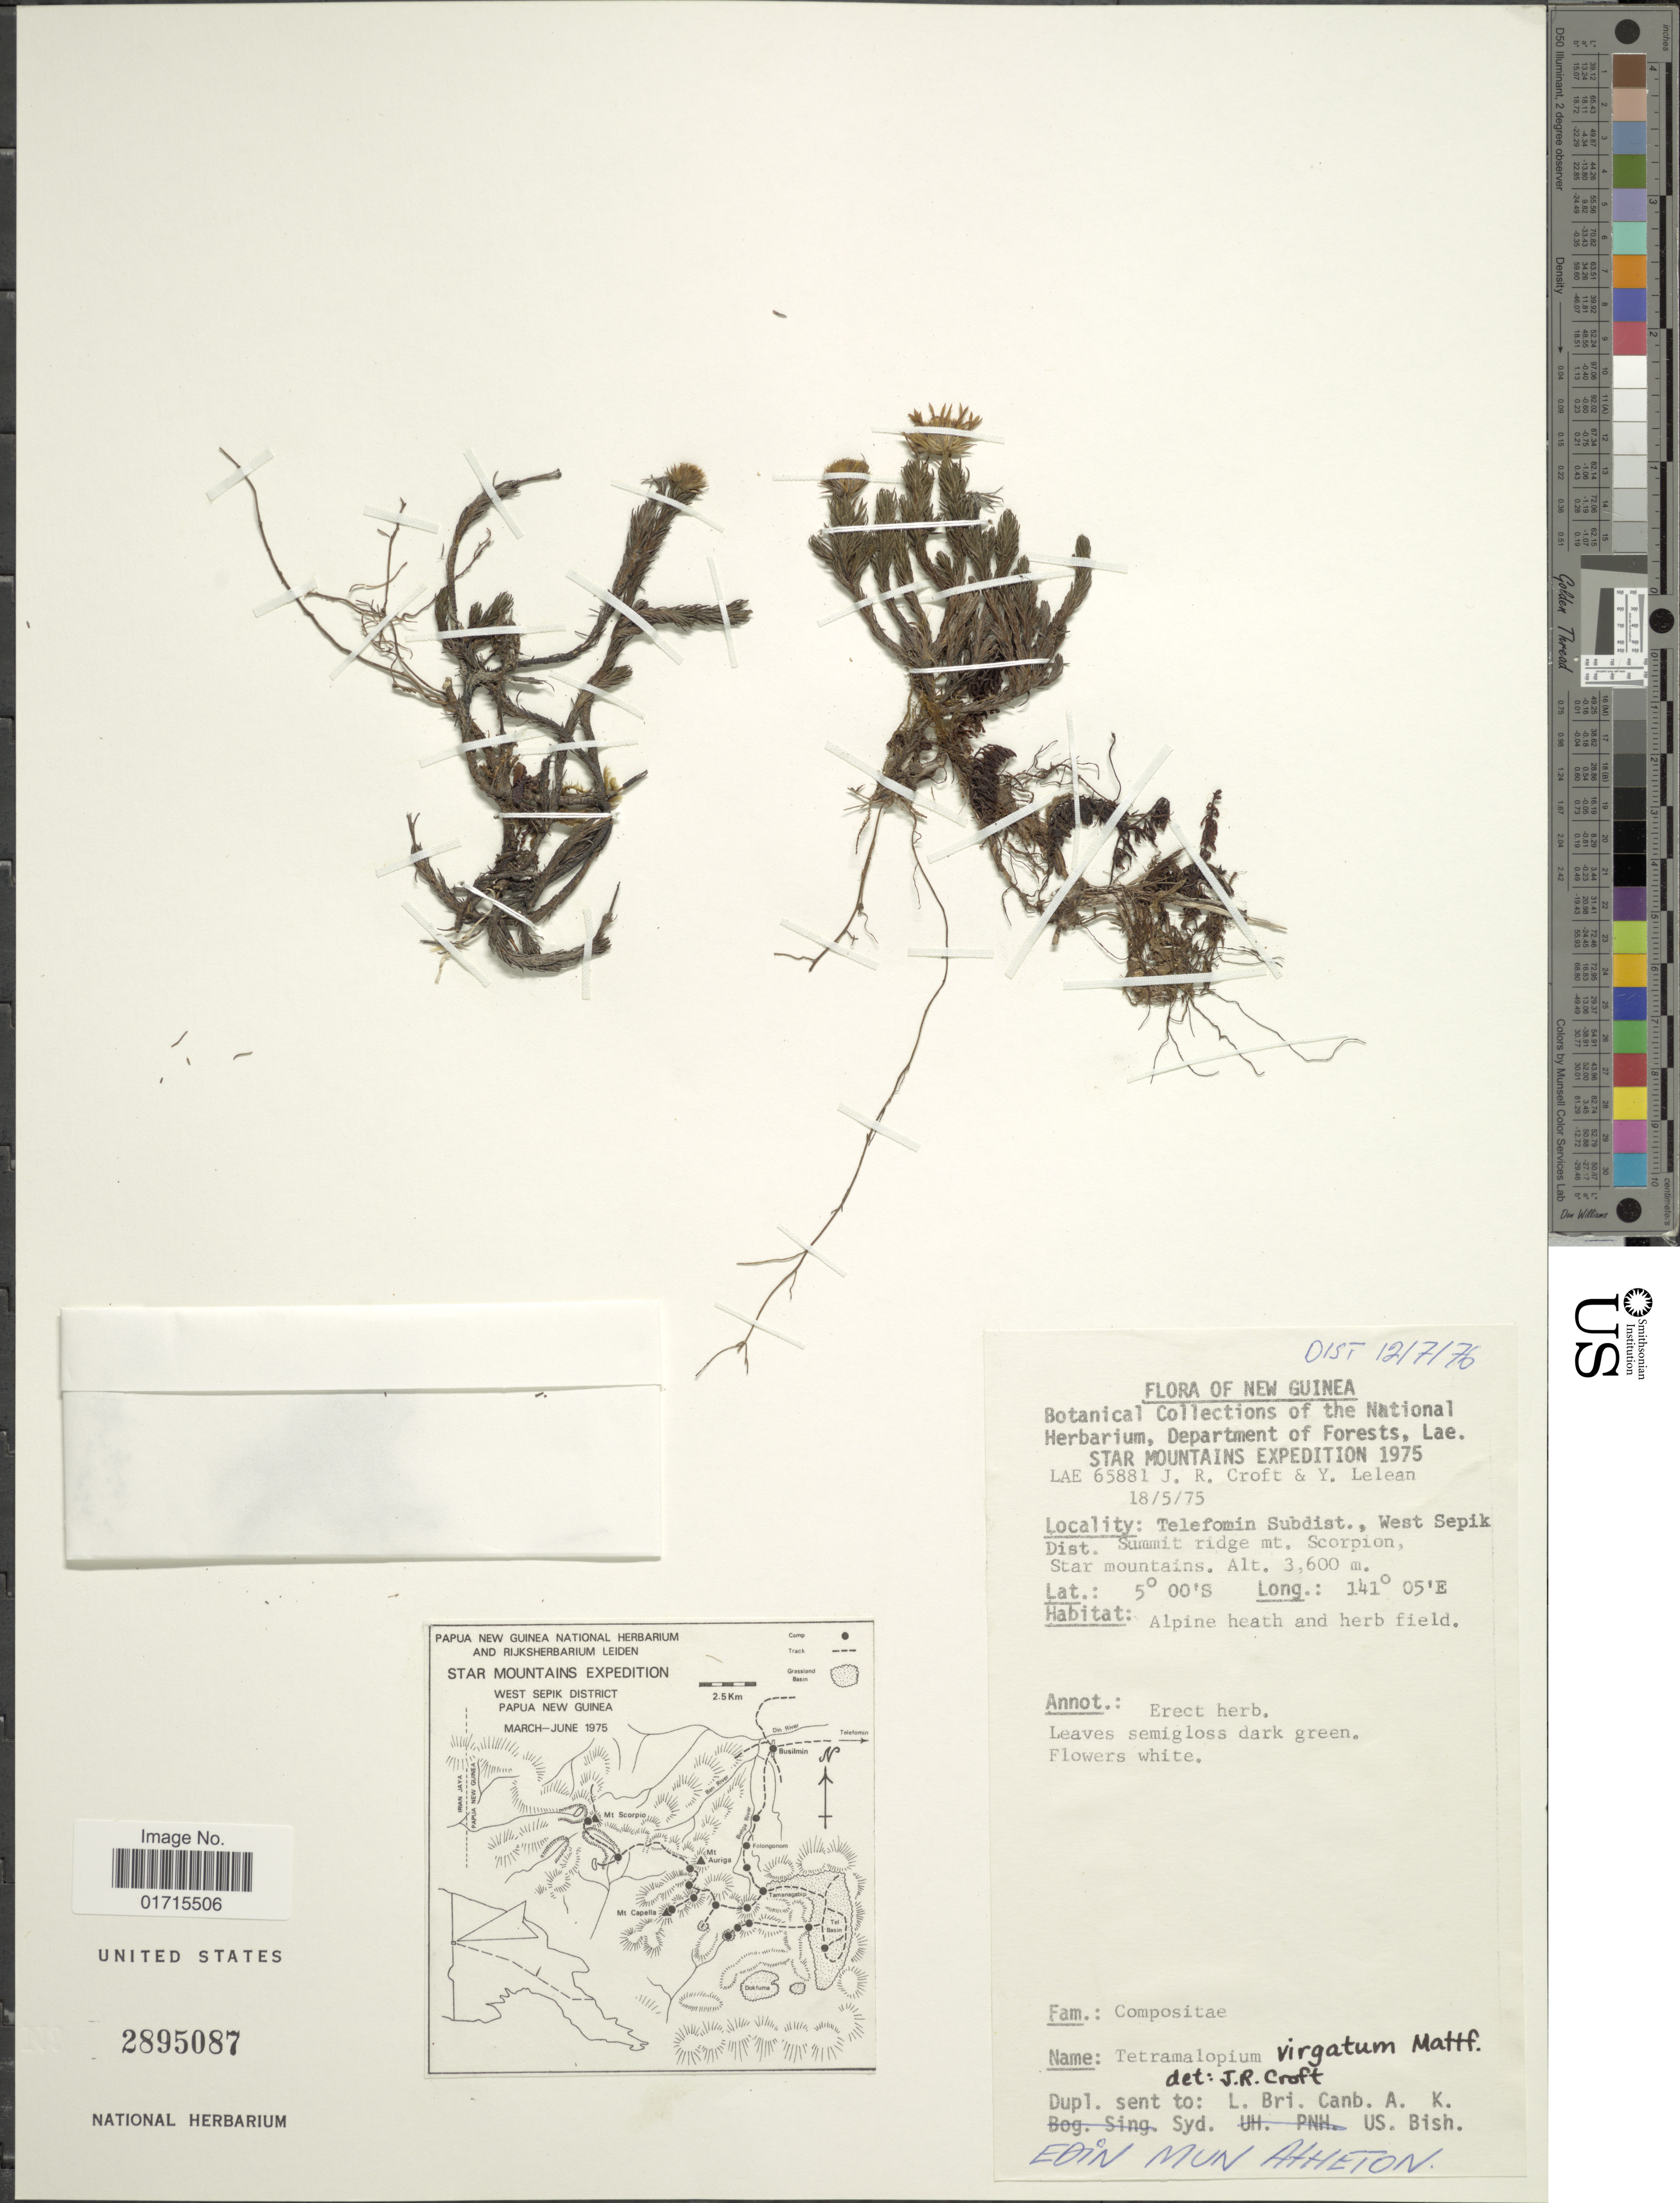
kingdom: Plantae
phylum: Tracheophyta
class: Magnoliopsida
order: Asterales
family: Asteraceae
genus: Tetramolopium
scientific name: Tetramolopium virgatum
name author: Mattf.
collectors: J. R. Croft & Y. Lelean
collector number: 65881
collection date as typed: Transcribed d/m/y: 18/5/75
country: Papua New Guinea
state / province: Sandaun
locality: Telefomin Subdist., West Sepik Dist. Summit ridge mt. Scorpion, Star Mountains, New Guinea.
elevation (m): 3600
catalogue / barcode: US 2895087